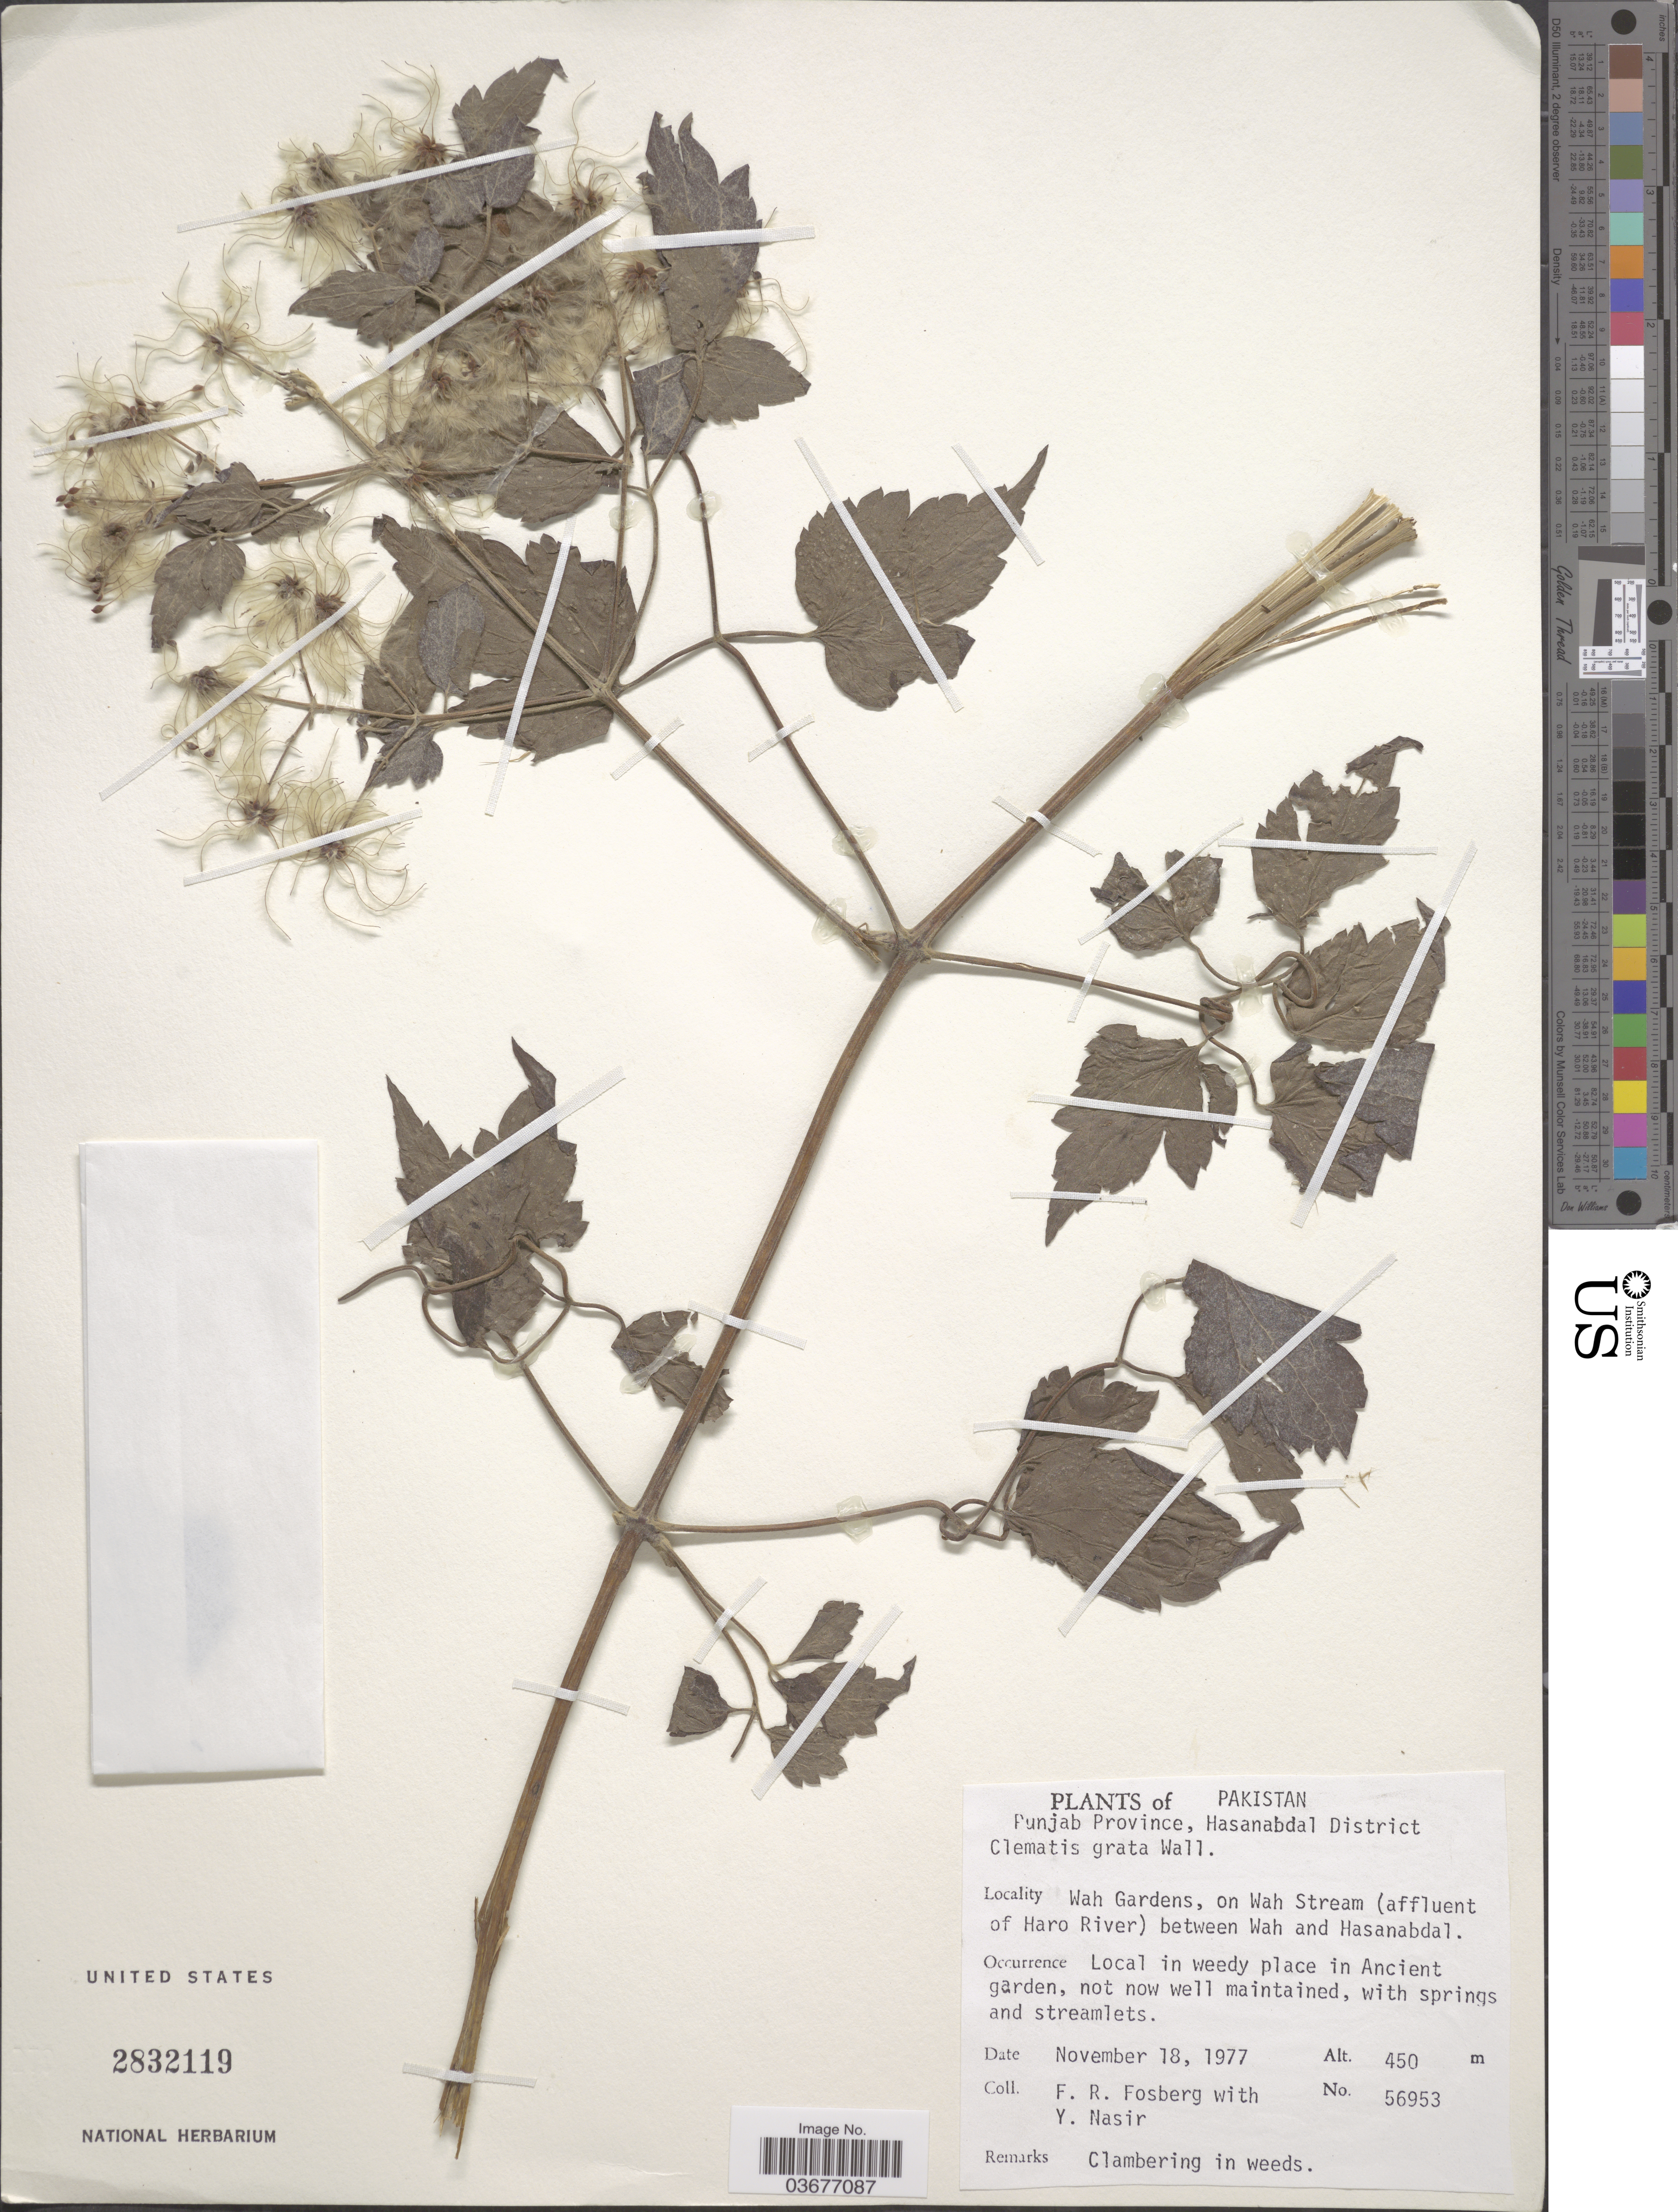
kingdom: Plantae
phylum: Tracheophyta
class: Magnoliopsida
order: Ranunculales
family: Ranunculaceae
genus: Clematis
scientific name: Clematis grata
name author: Wall.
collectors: F. R. Fosberg & Y. Nasir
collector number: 56953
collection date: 1977-11-18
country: Pakistan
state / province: Punjab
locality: Hasanabdal District. Wah Gardens, on Wah Stream (affluent of Haro River) between Wah and Hasanabdal.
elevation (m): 450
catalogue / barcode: US 2832119